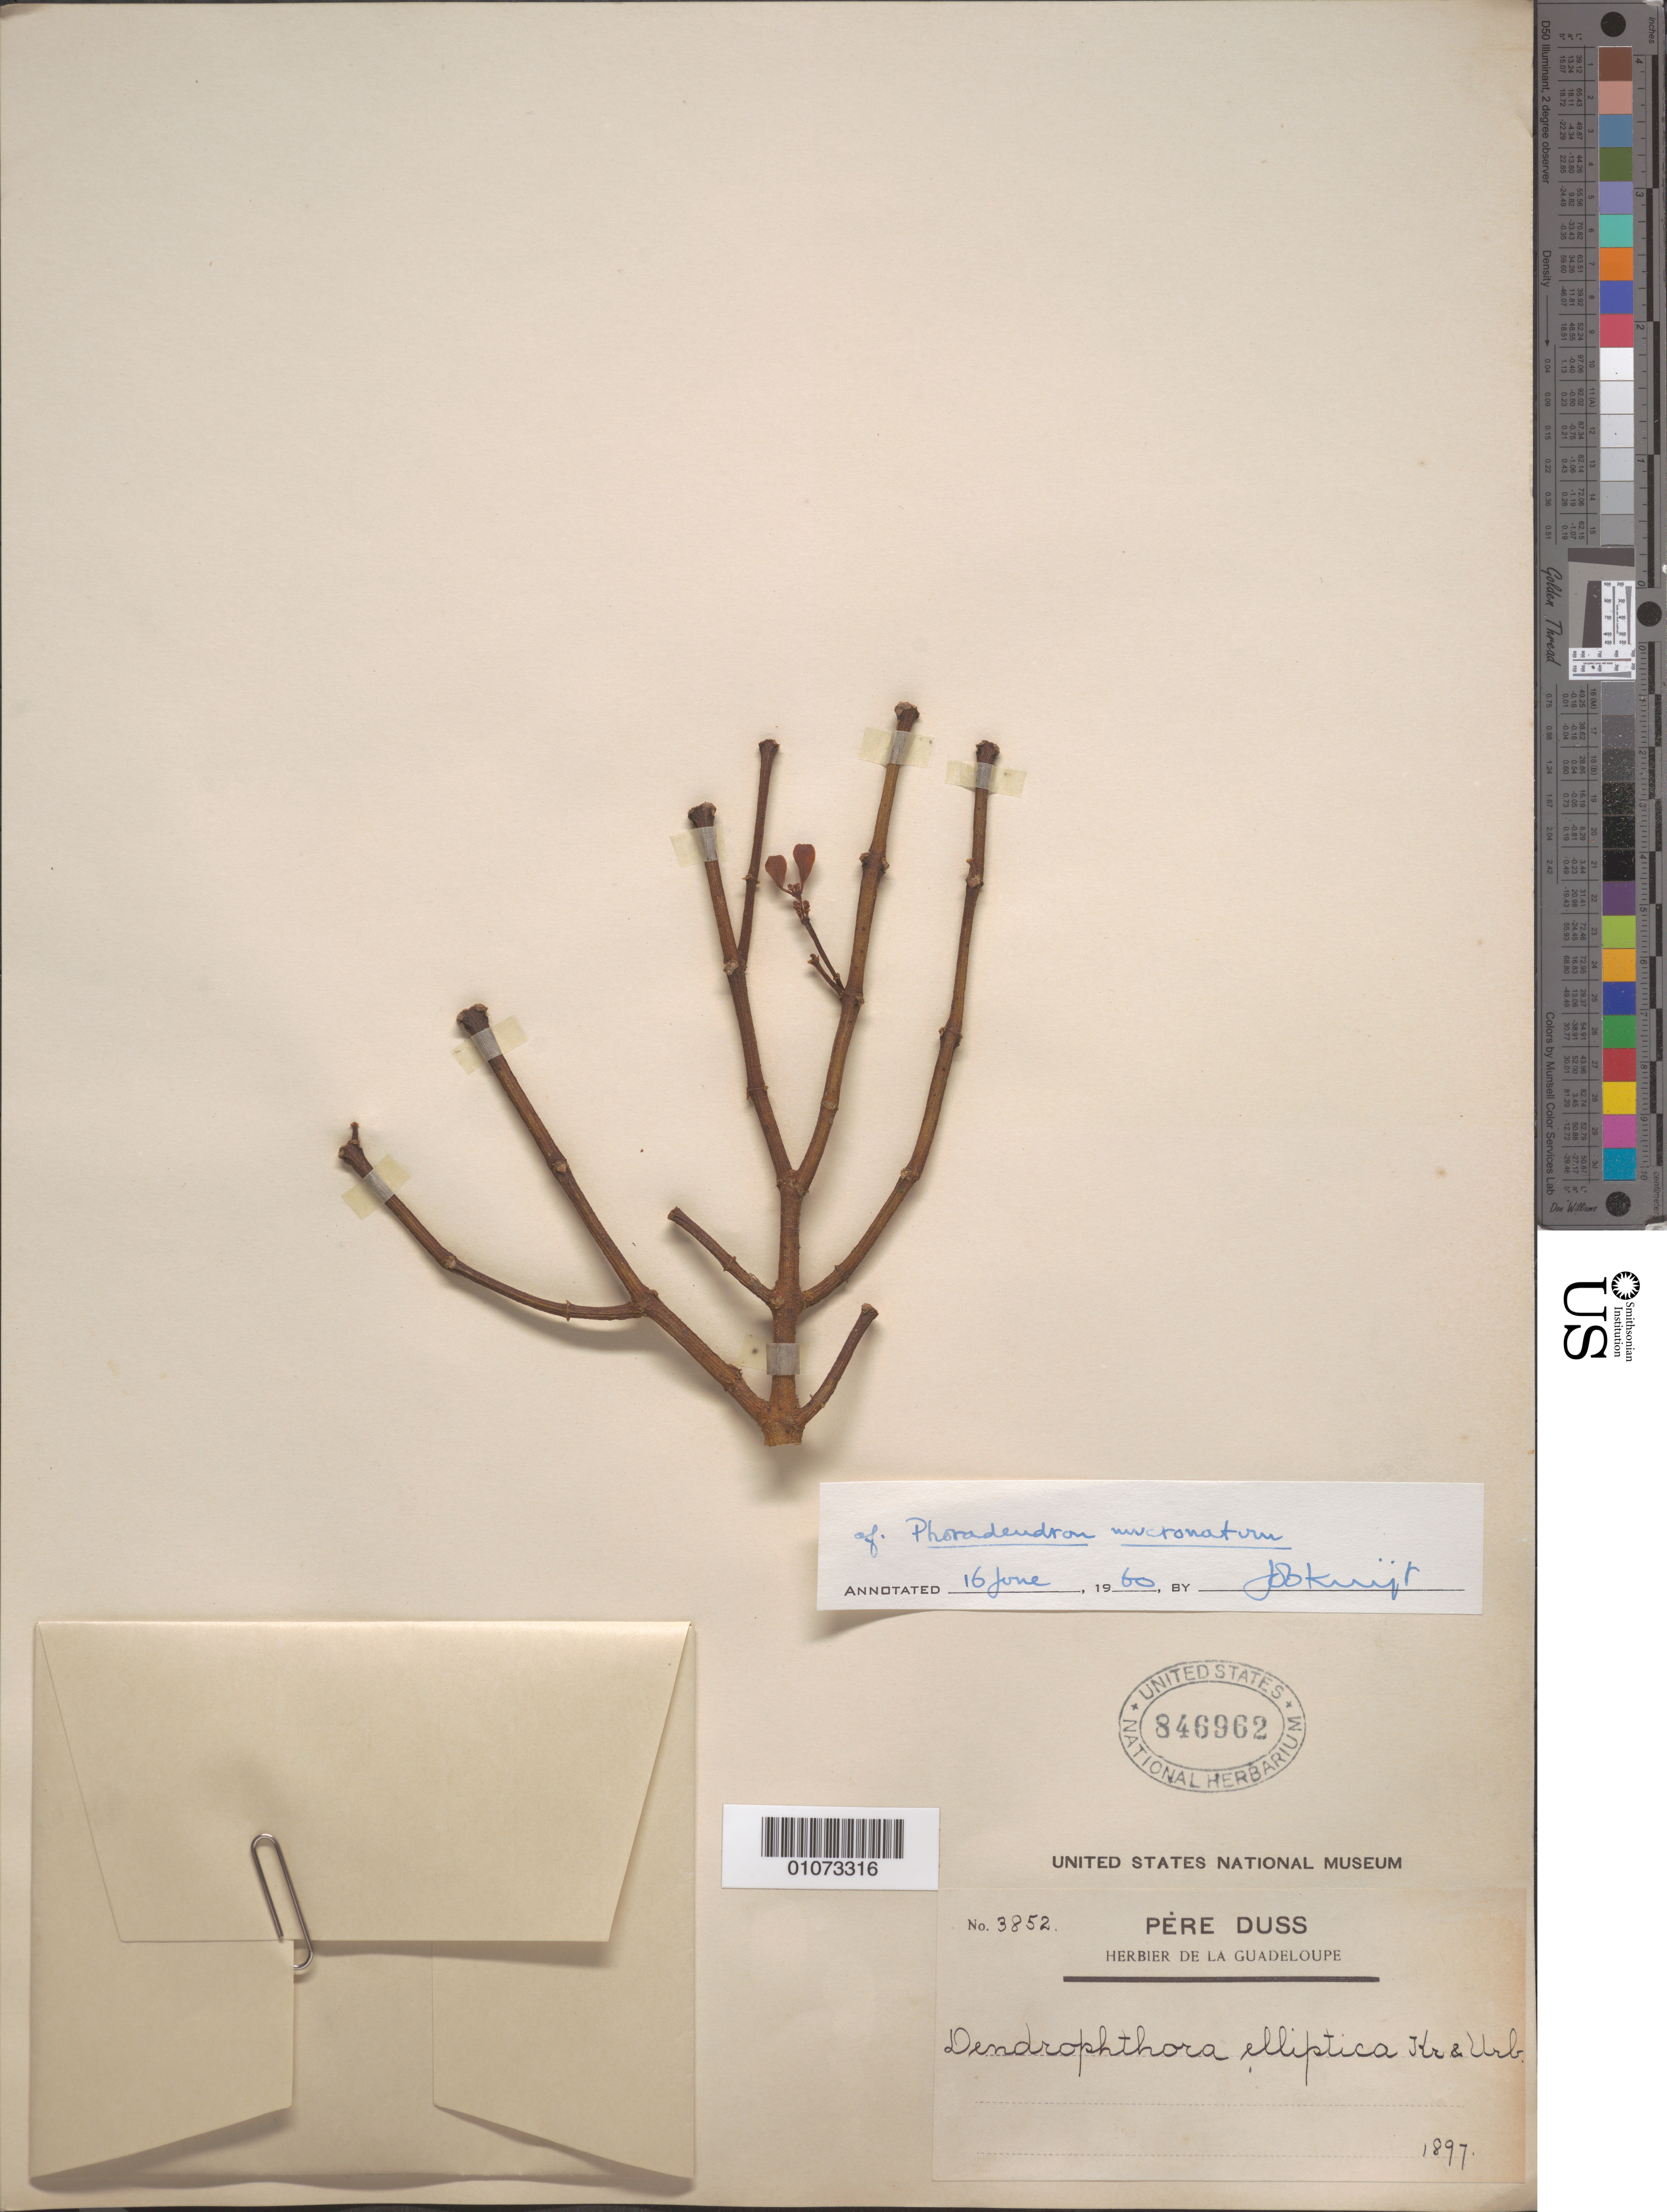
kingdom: Plantae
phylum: Tracheophyta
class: Magnoliopsida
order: Santalales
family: Viscaceae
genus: Phoradendron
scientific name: Phoradendron mucronatum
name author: (DC.) Krug & Urb.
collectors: Père Duss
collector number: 3852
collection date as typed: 1897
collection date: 1897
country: Guadeloupe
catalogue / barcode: US 846962